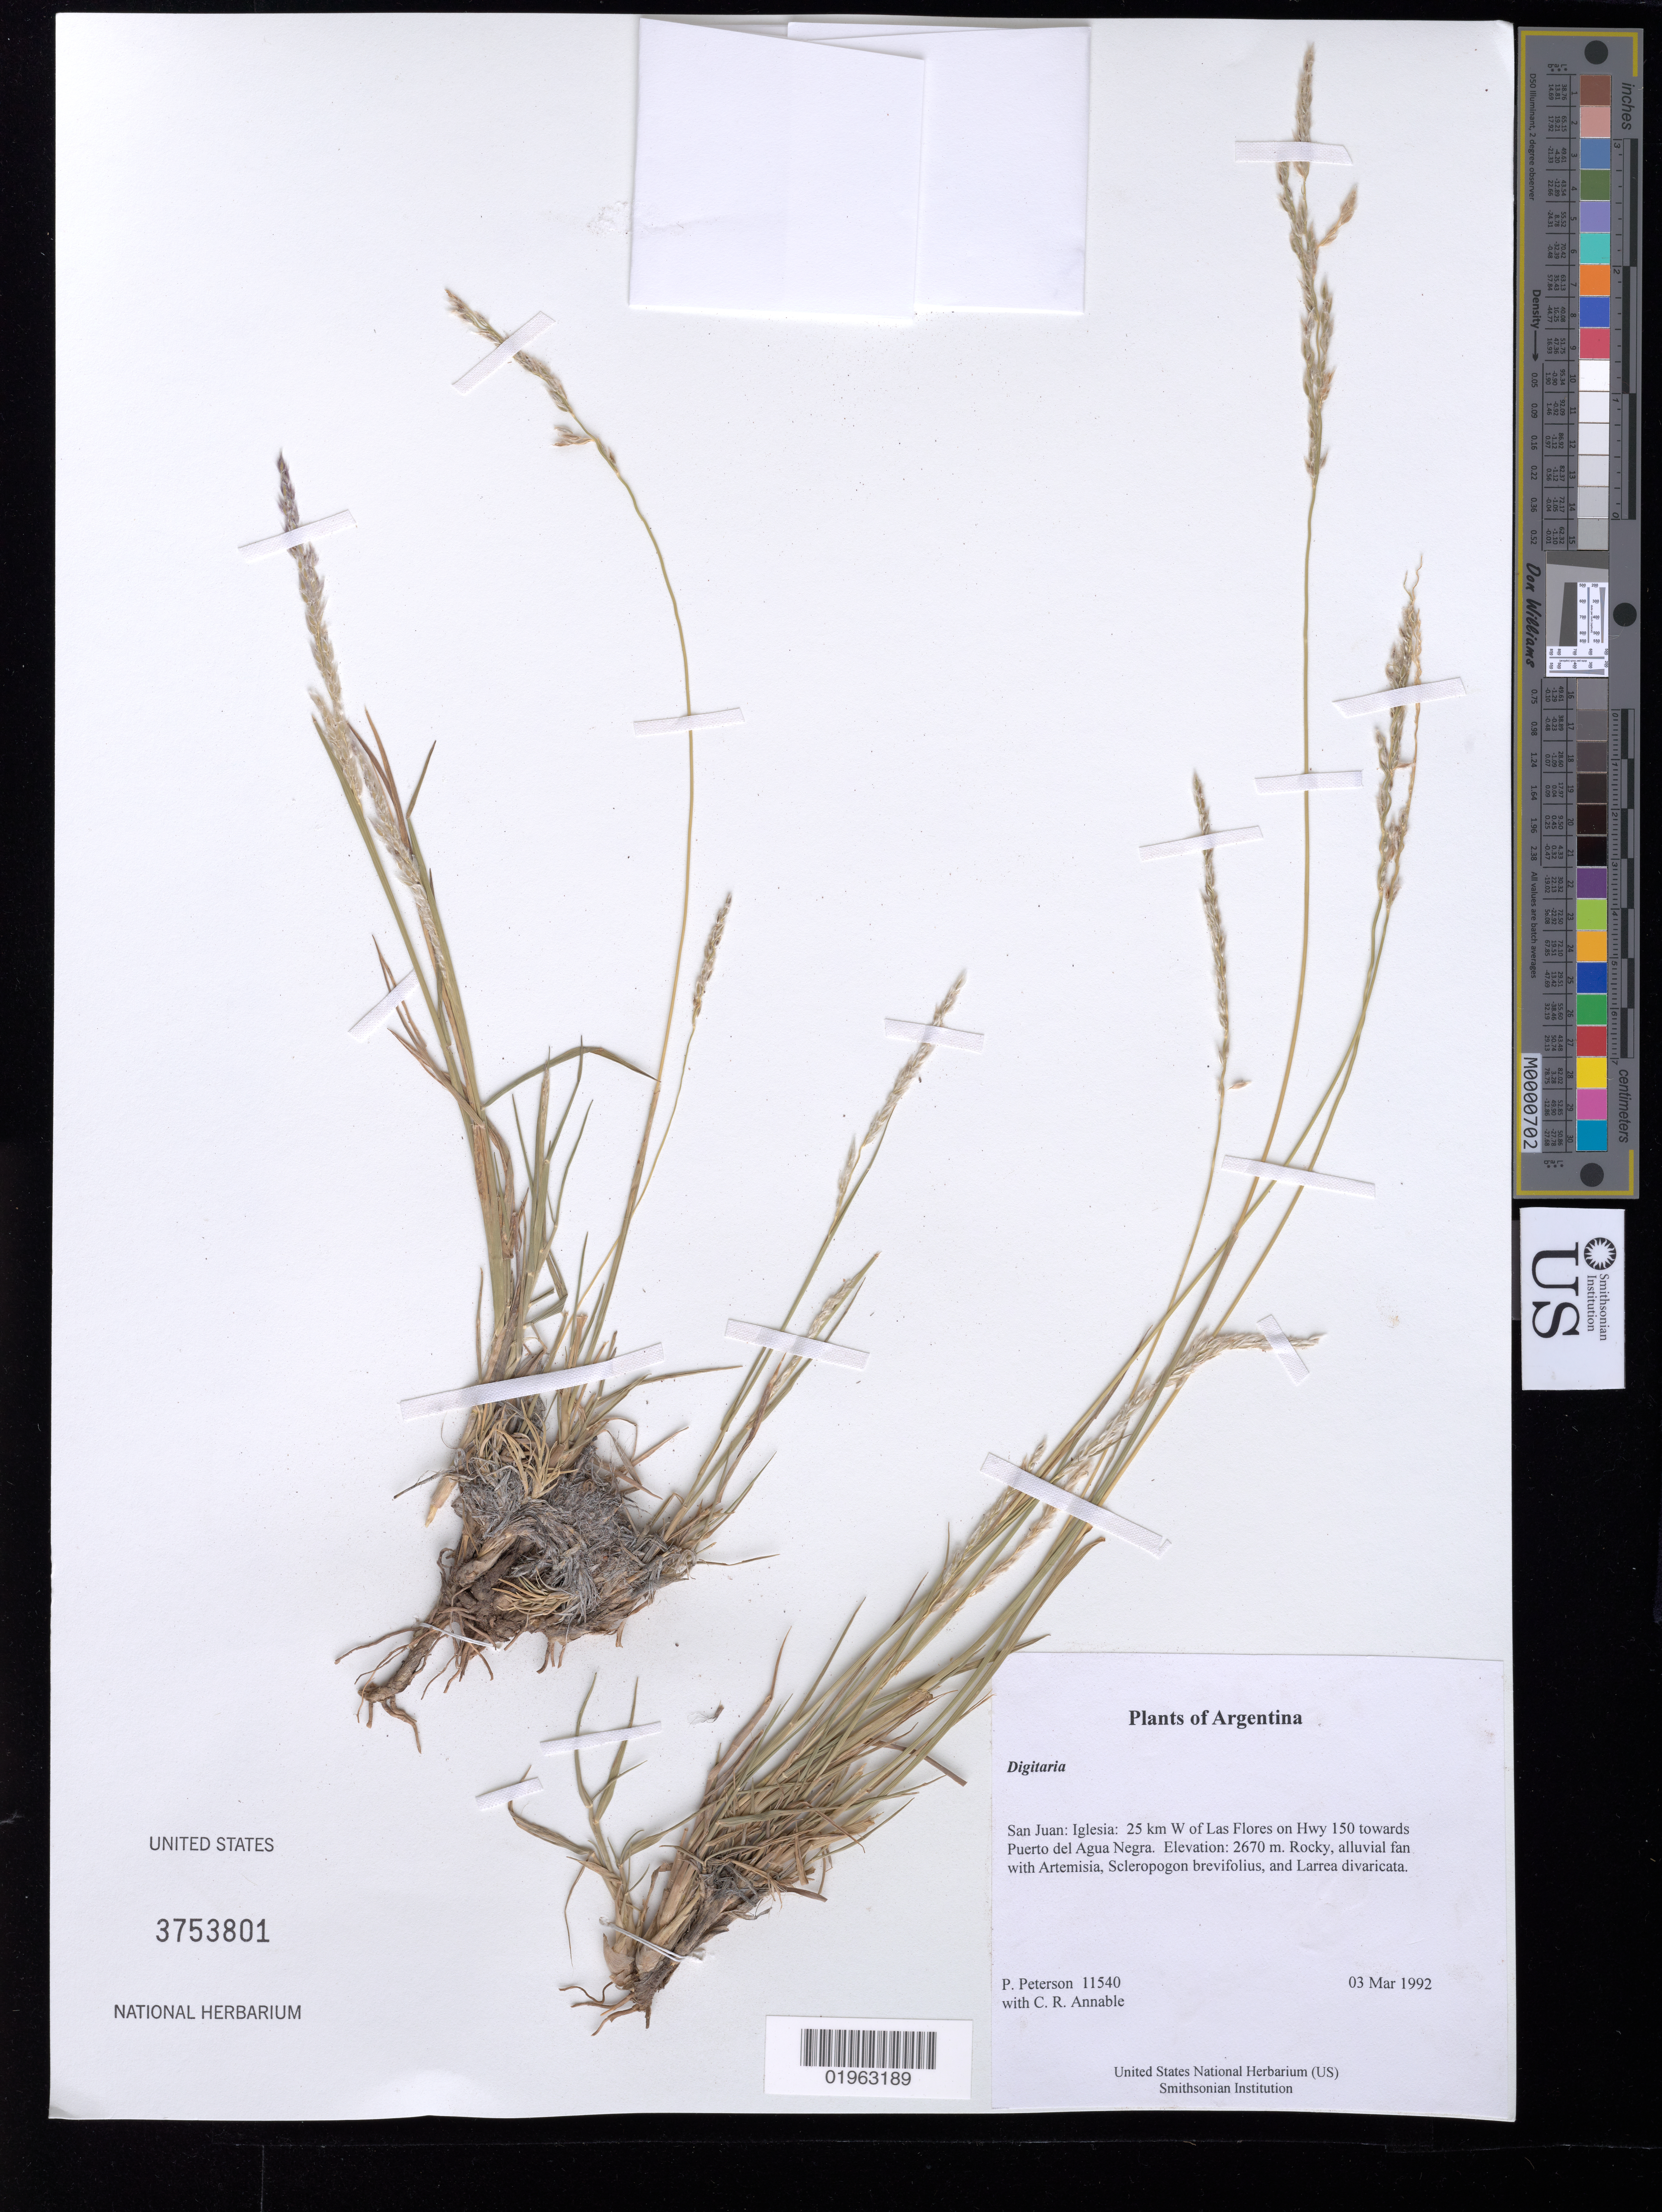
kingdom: Plantae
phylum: Tracheophyta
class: Liliopsida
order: Poales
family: Poaceae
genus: Digitaria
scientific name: Digitaria sp.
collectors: P. M. Peterson & C. R. Annable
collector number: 11540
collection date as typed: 03 Mar 1992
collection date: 1992-03-03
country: Argentina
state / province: San Juan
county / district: Iglesia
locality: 25 km W of Las Flores on Hwy 150 towards Puerto del Agua Negra.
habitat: Rocky, alluvial fan with Artemisia, Scleropogon brevifolius, and Larrea divaricata.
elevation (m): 2670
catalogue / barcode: US 3753801